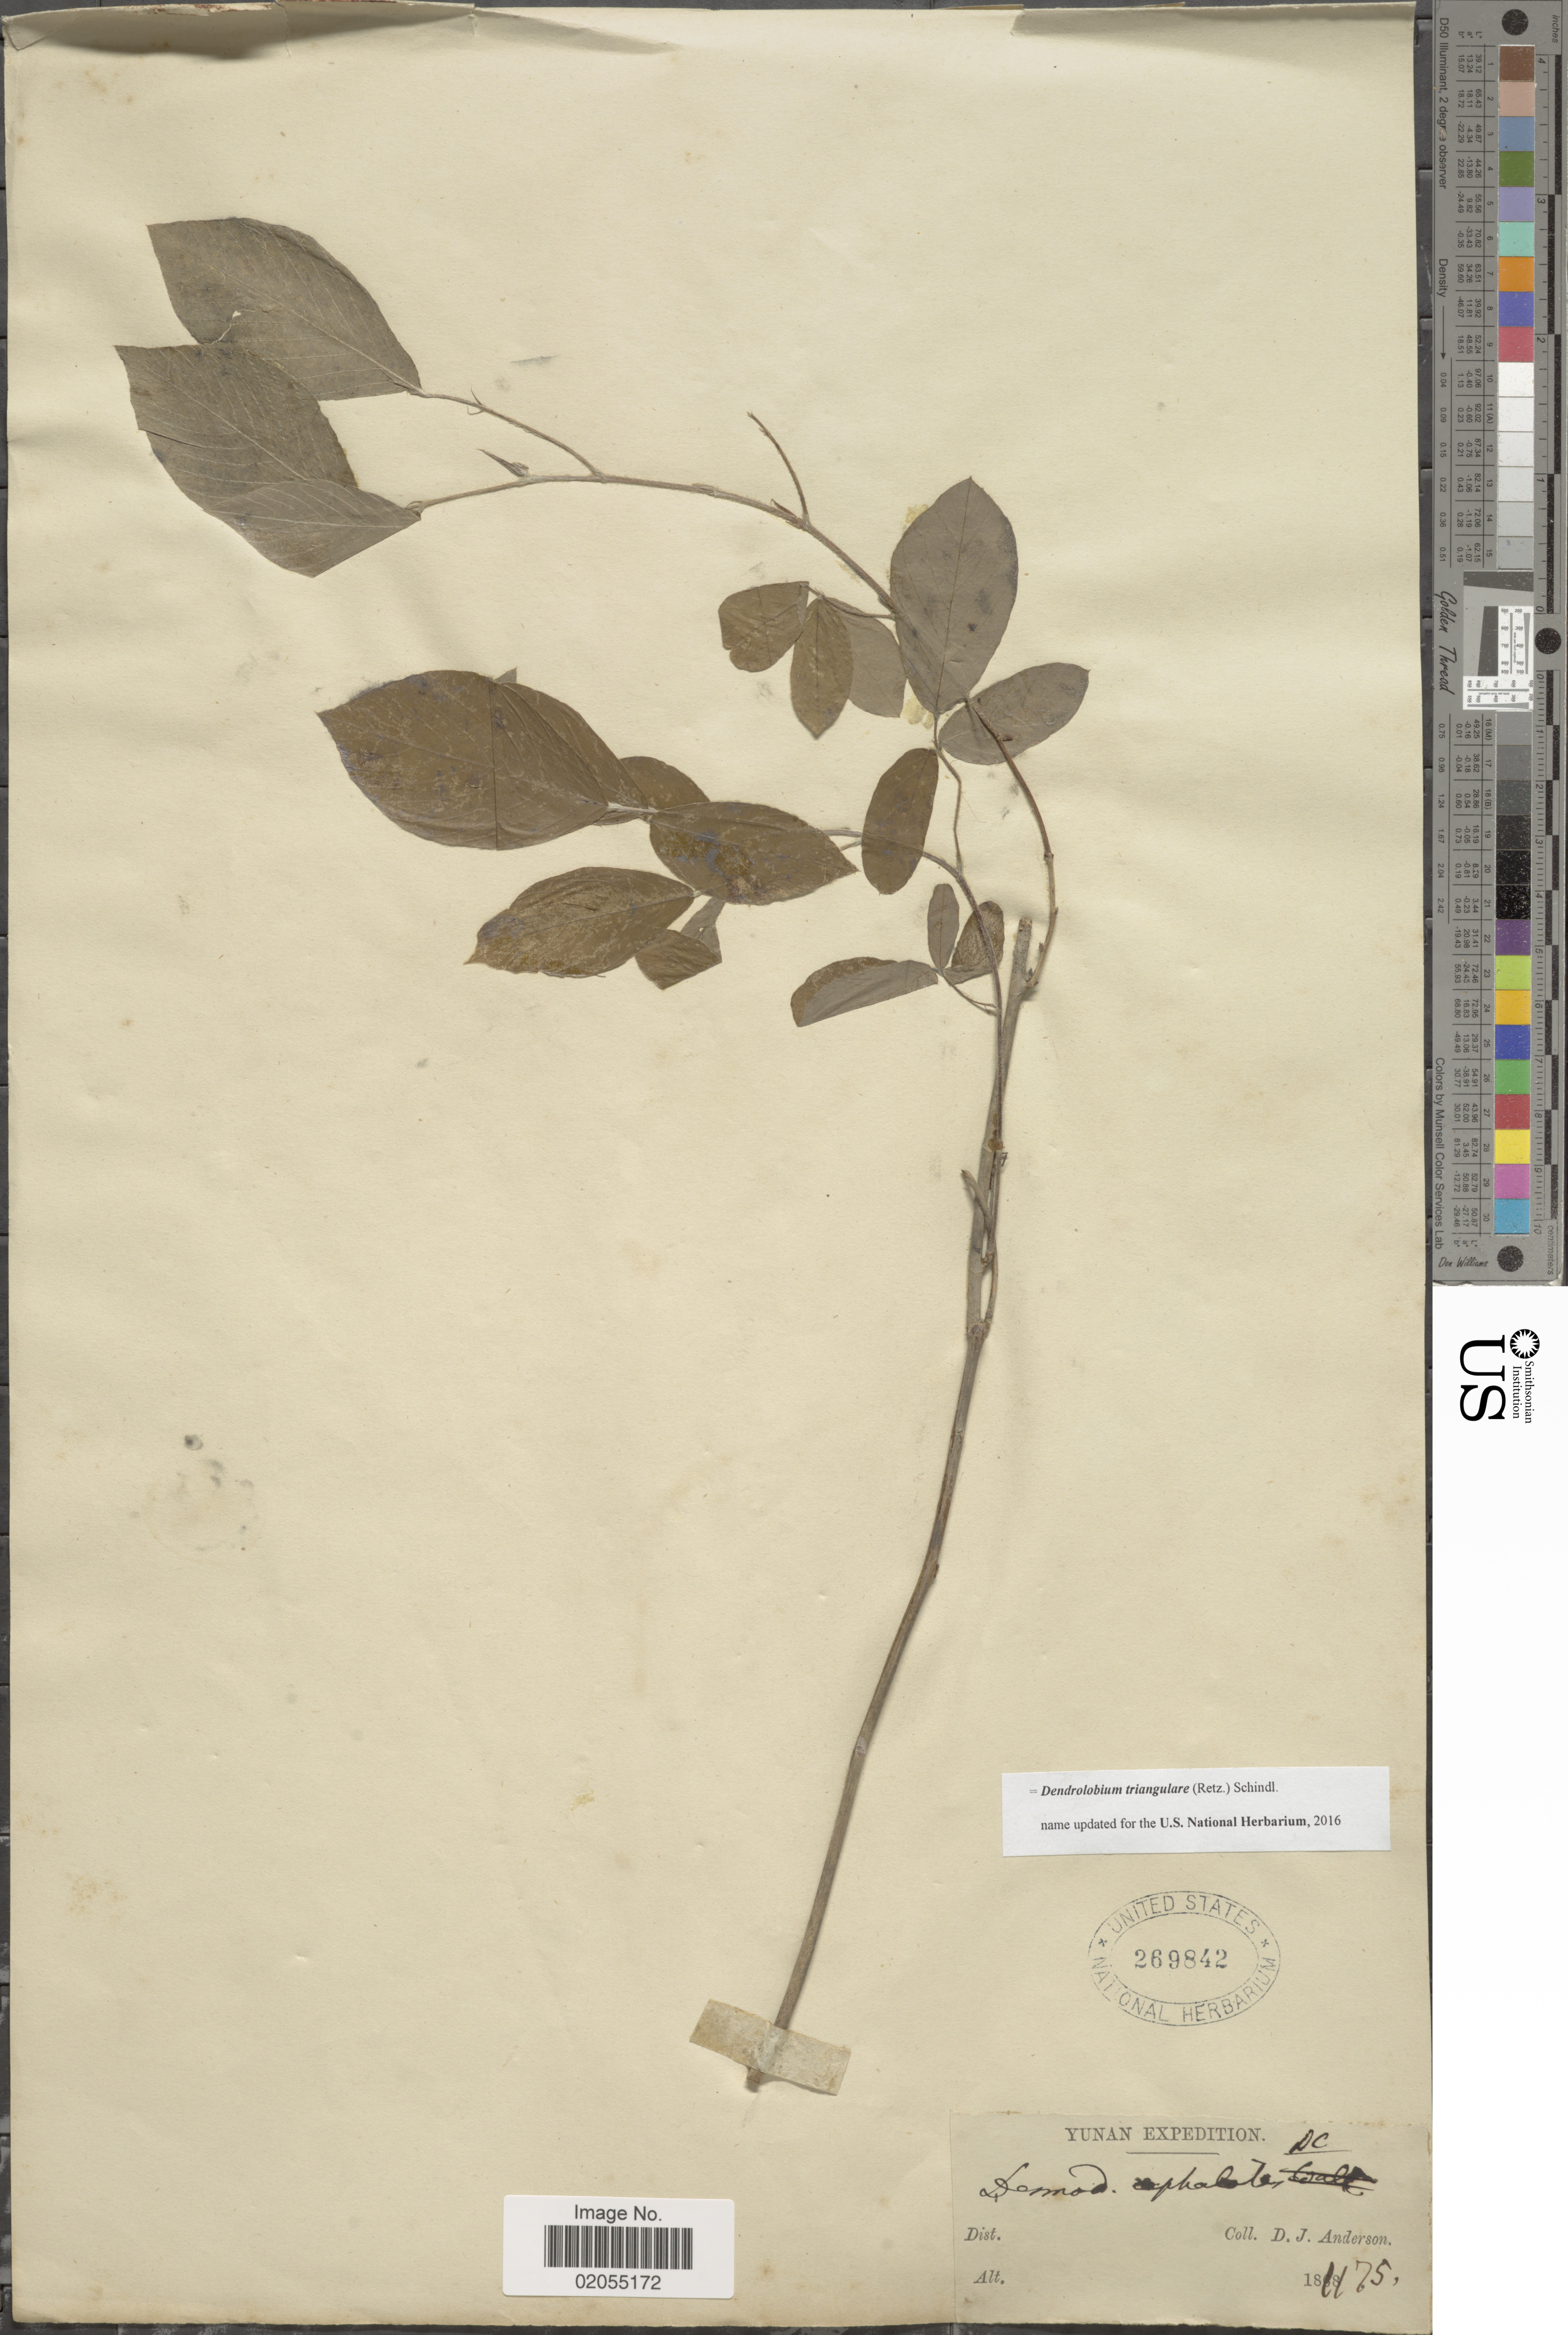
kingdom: Plantae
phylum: Tracheophyta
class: Magnoliopsida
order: Fabales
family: Fabaceae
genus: Dendrolobium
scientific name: Dendrolobium triangulare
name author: (Retz.) Schindl.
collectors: D. J. Anderson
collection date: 1875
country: China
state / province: Yunnan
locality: Yunan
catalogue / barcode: US 269842